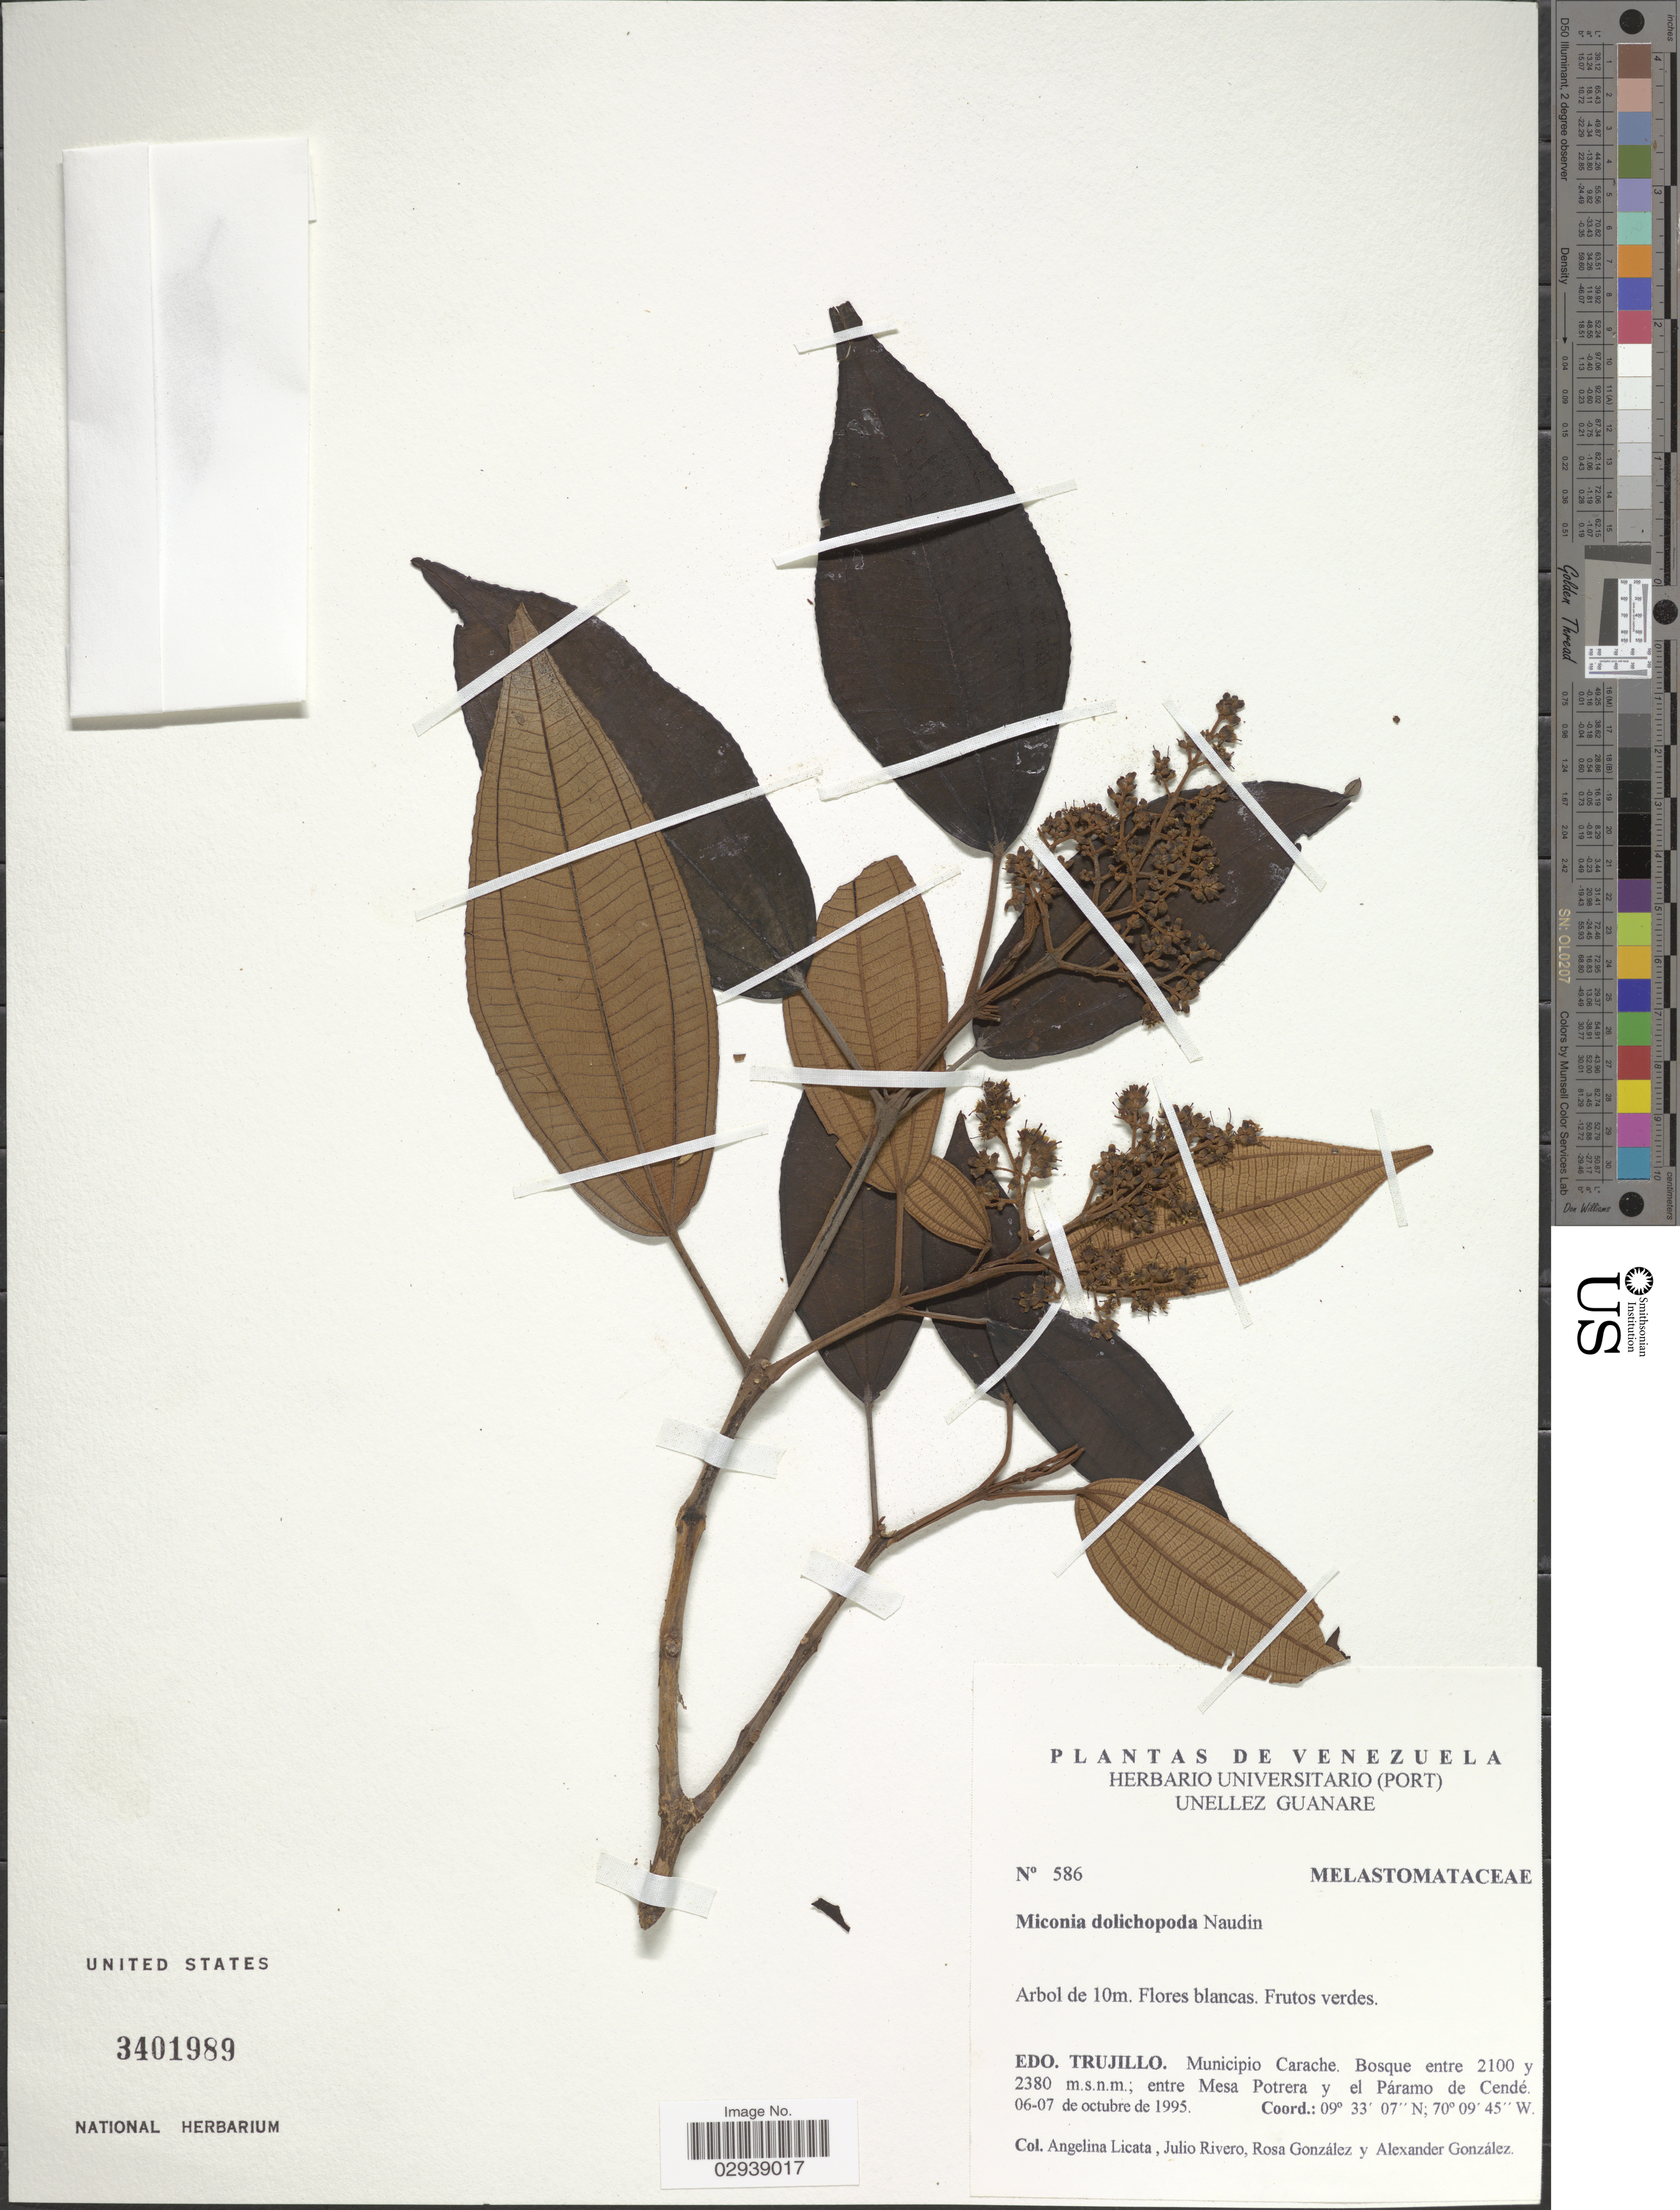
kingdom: Plantae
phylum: Tracheophyta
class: Magnoliopsida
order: Myrtales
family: Melastomataceae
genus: Miconia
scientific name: Miconia dolichopoda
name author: Naudin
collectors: A. Licata, J. Rivero, R. González & A. C. González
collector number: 586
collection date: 1995-10-06/1995-10-07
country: Venezuela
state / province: Trujillo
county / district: Carache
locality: Mesa Potrera y el Páramo de Cendé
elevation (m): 2380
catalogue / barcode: US 3401989